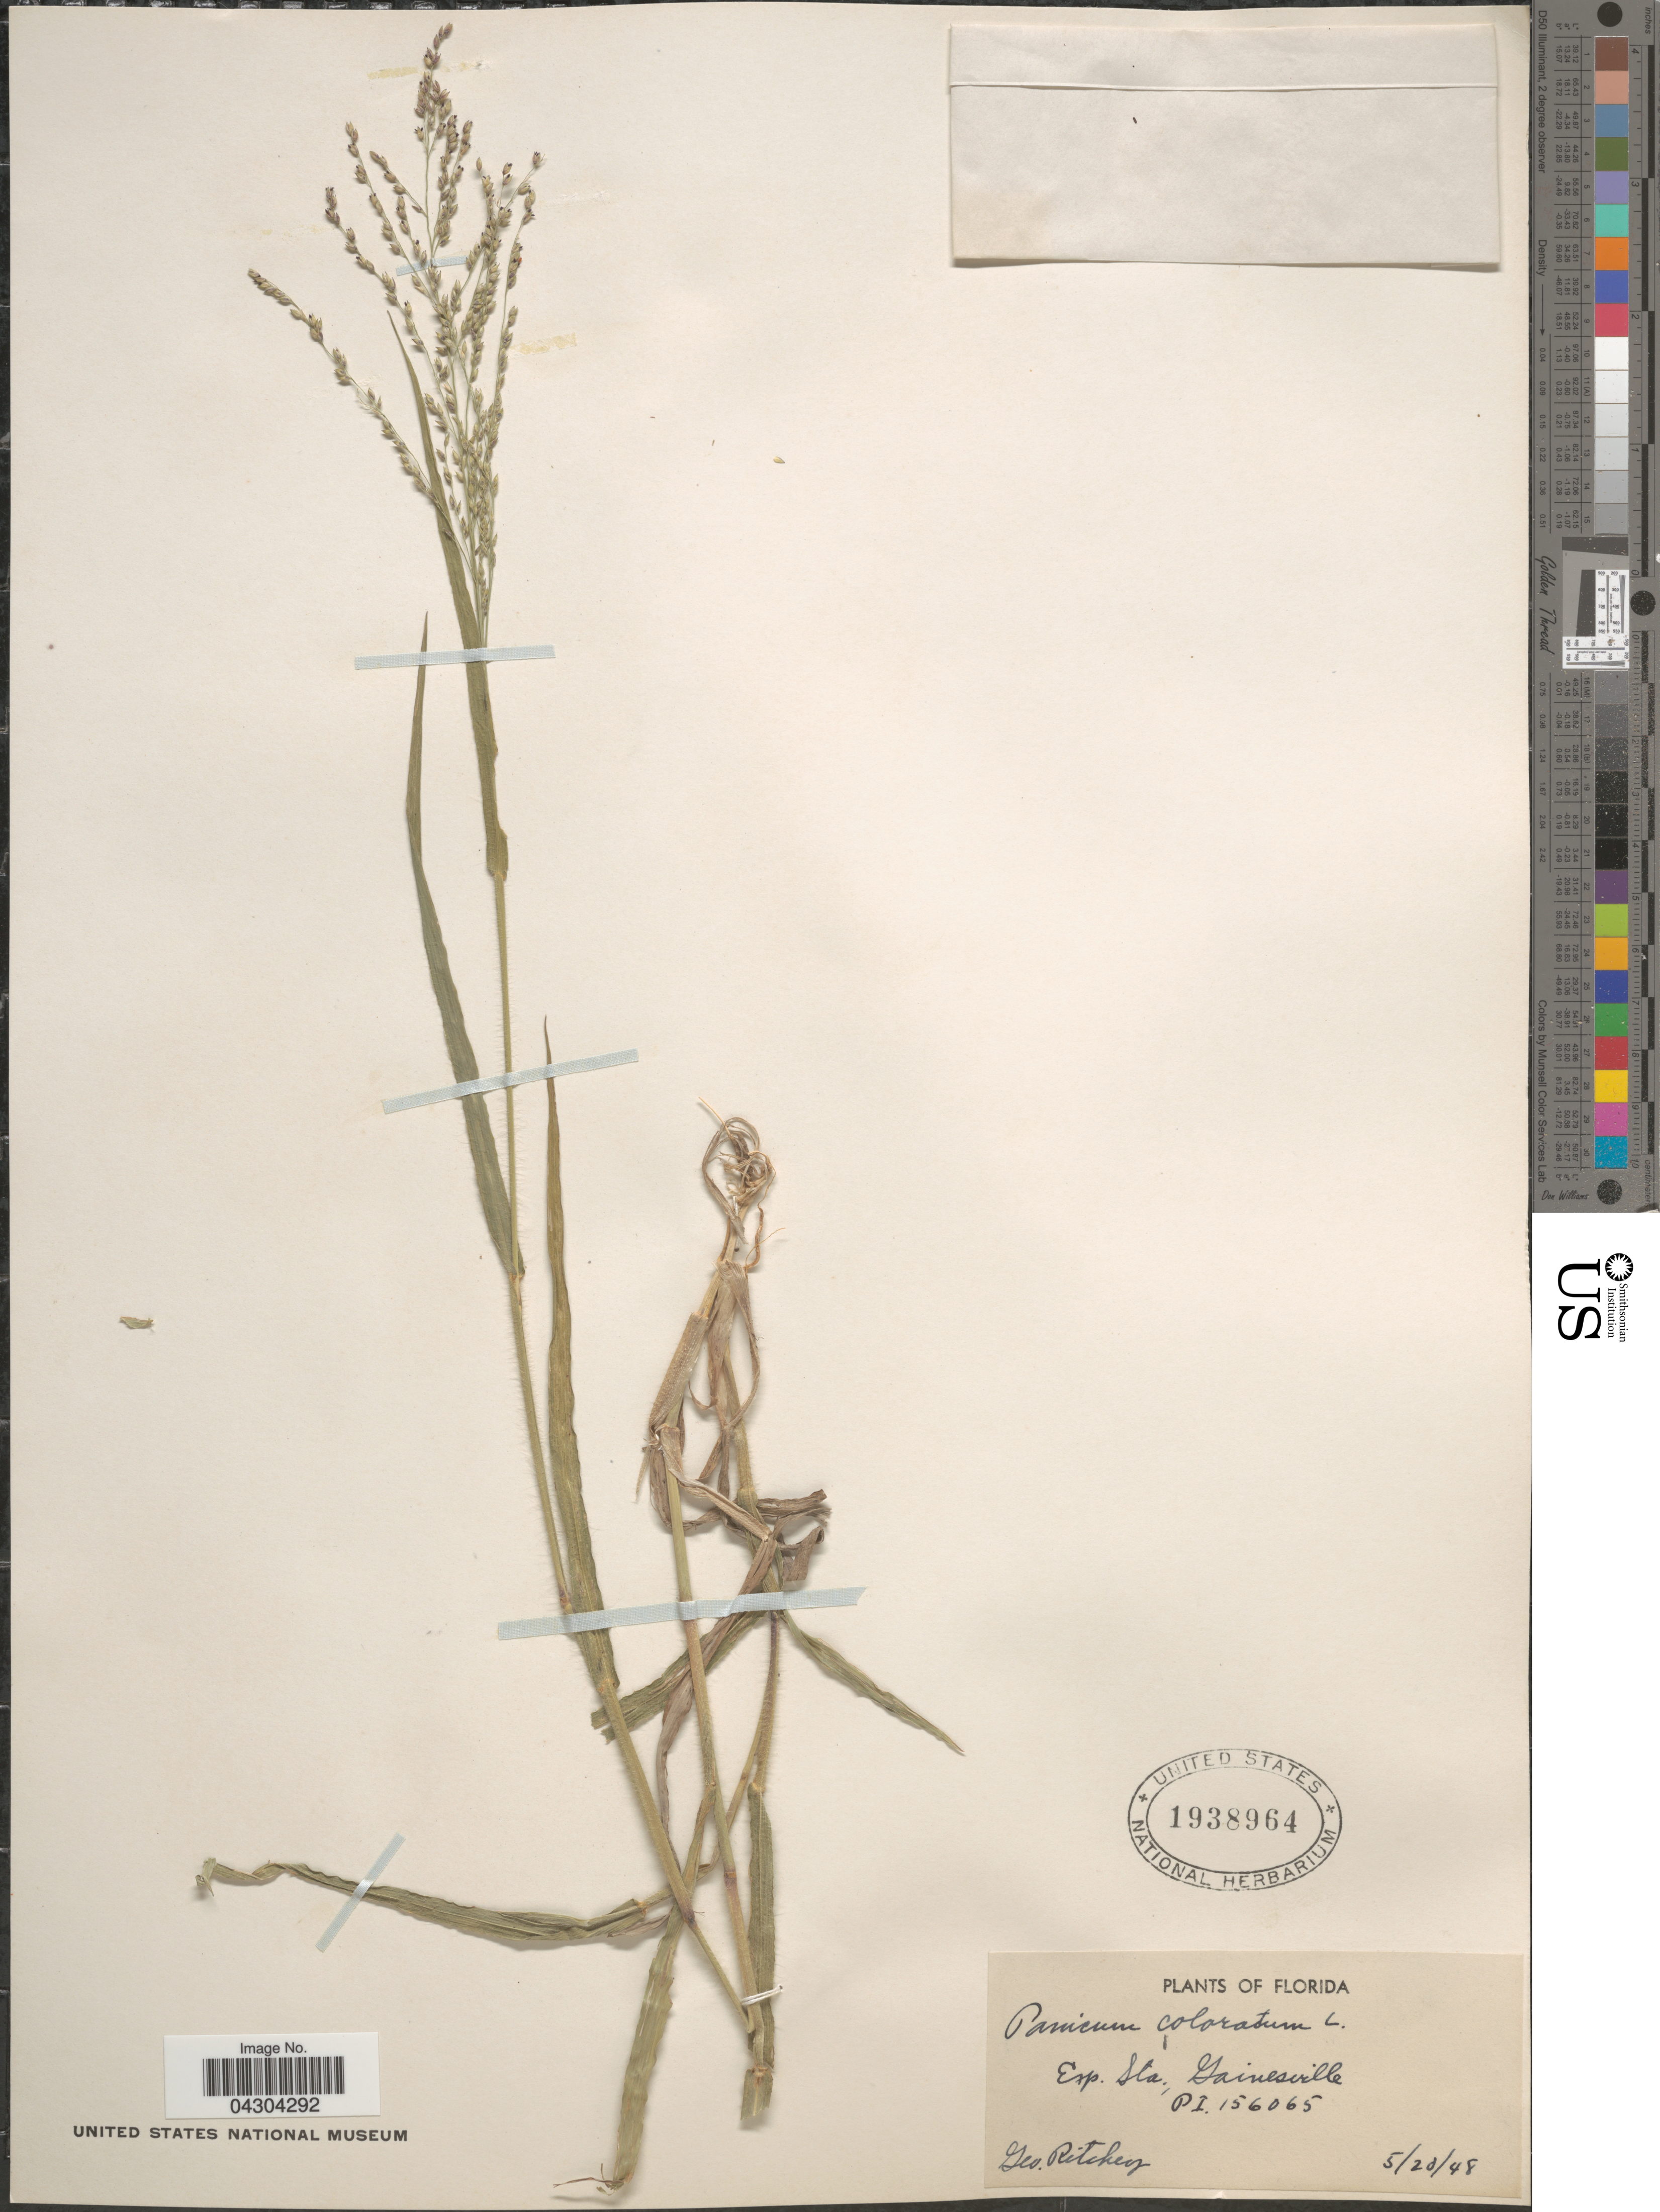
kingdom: Plantae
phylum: Tracheophyta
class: Liliopsida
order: Poales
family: Poaceae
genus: Panicum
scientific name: Panicum coloratum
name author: L.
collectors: G. Ritchey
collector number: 156065?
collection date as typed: Transcribed d/m/y: 20/5/48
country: United States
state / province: Florida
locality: Exp. Sta., Gainesville.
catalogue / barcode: US 1938964